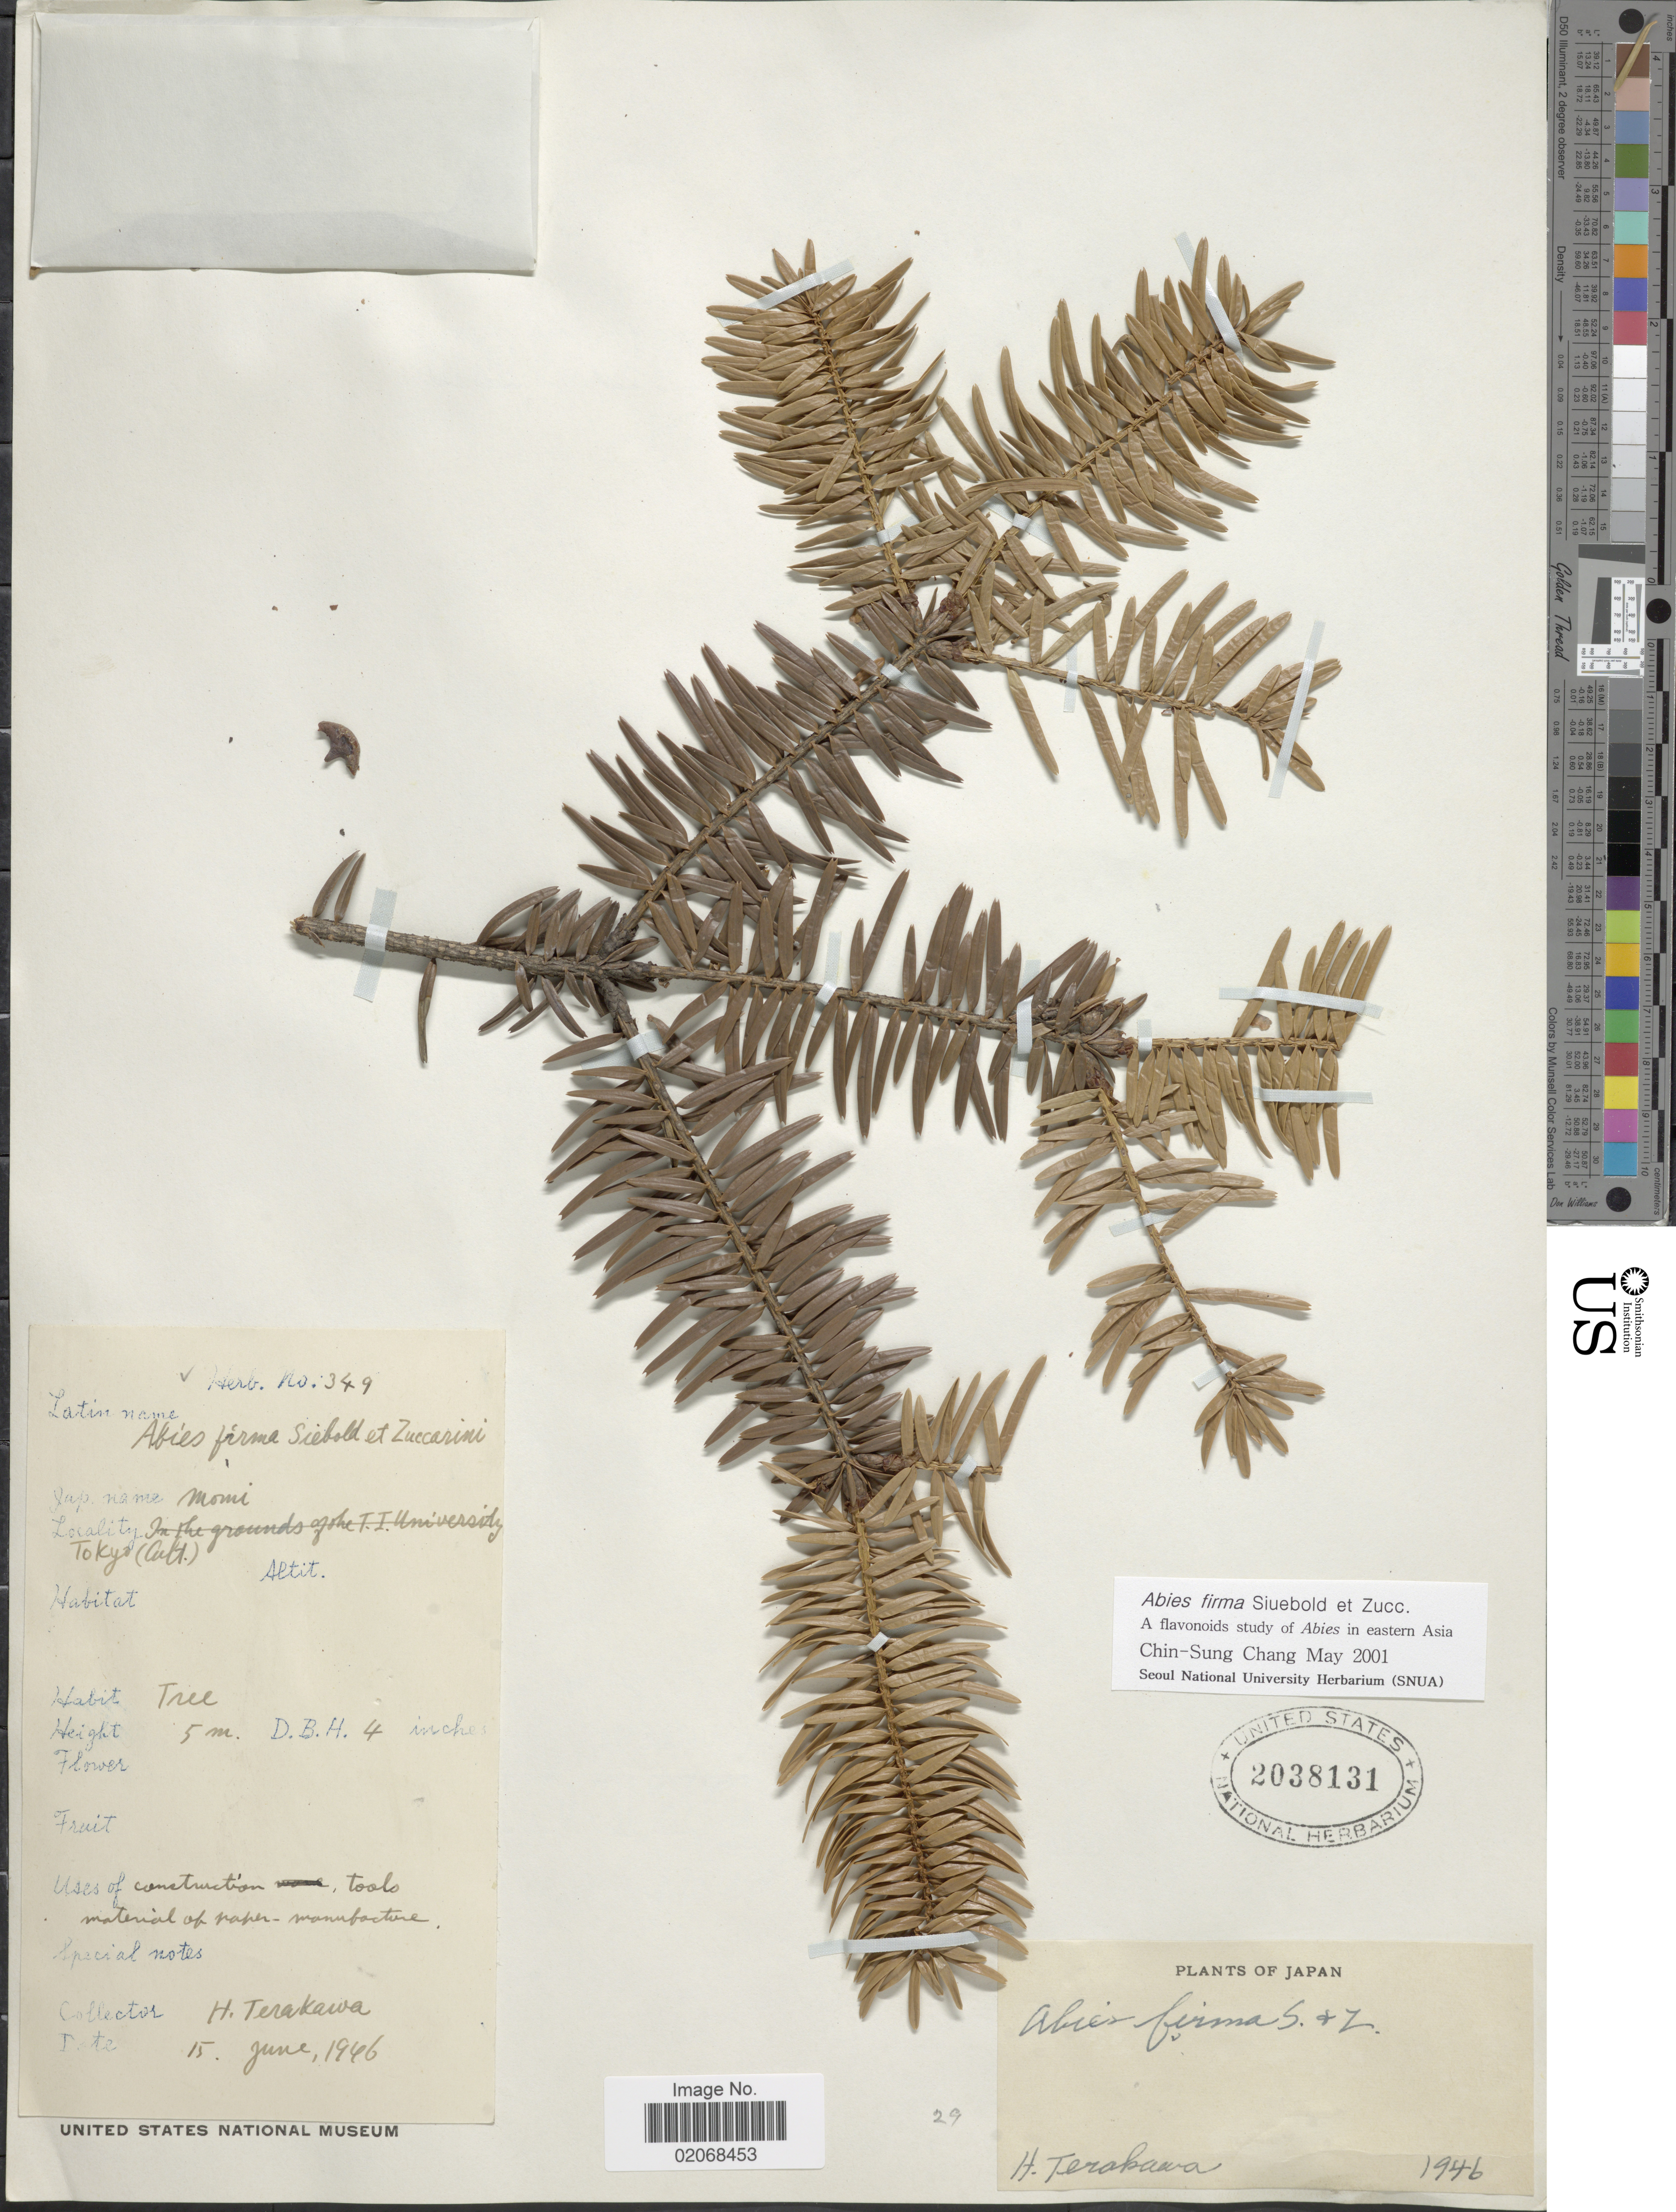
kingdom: Plantae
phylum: Tracheophyta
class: Pinopsida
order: Pinales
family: Pinaceae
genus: Abies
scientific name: Abies firma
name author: Siebold & Zucc.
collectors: H. Terakawa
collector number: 349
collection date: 1946-06-15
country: Japan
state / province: Tokyo, Federal City of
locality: Tokyo (Cult)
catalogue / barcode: US 2038131